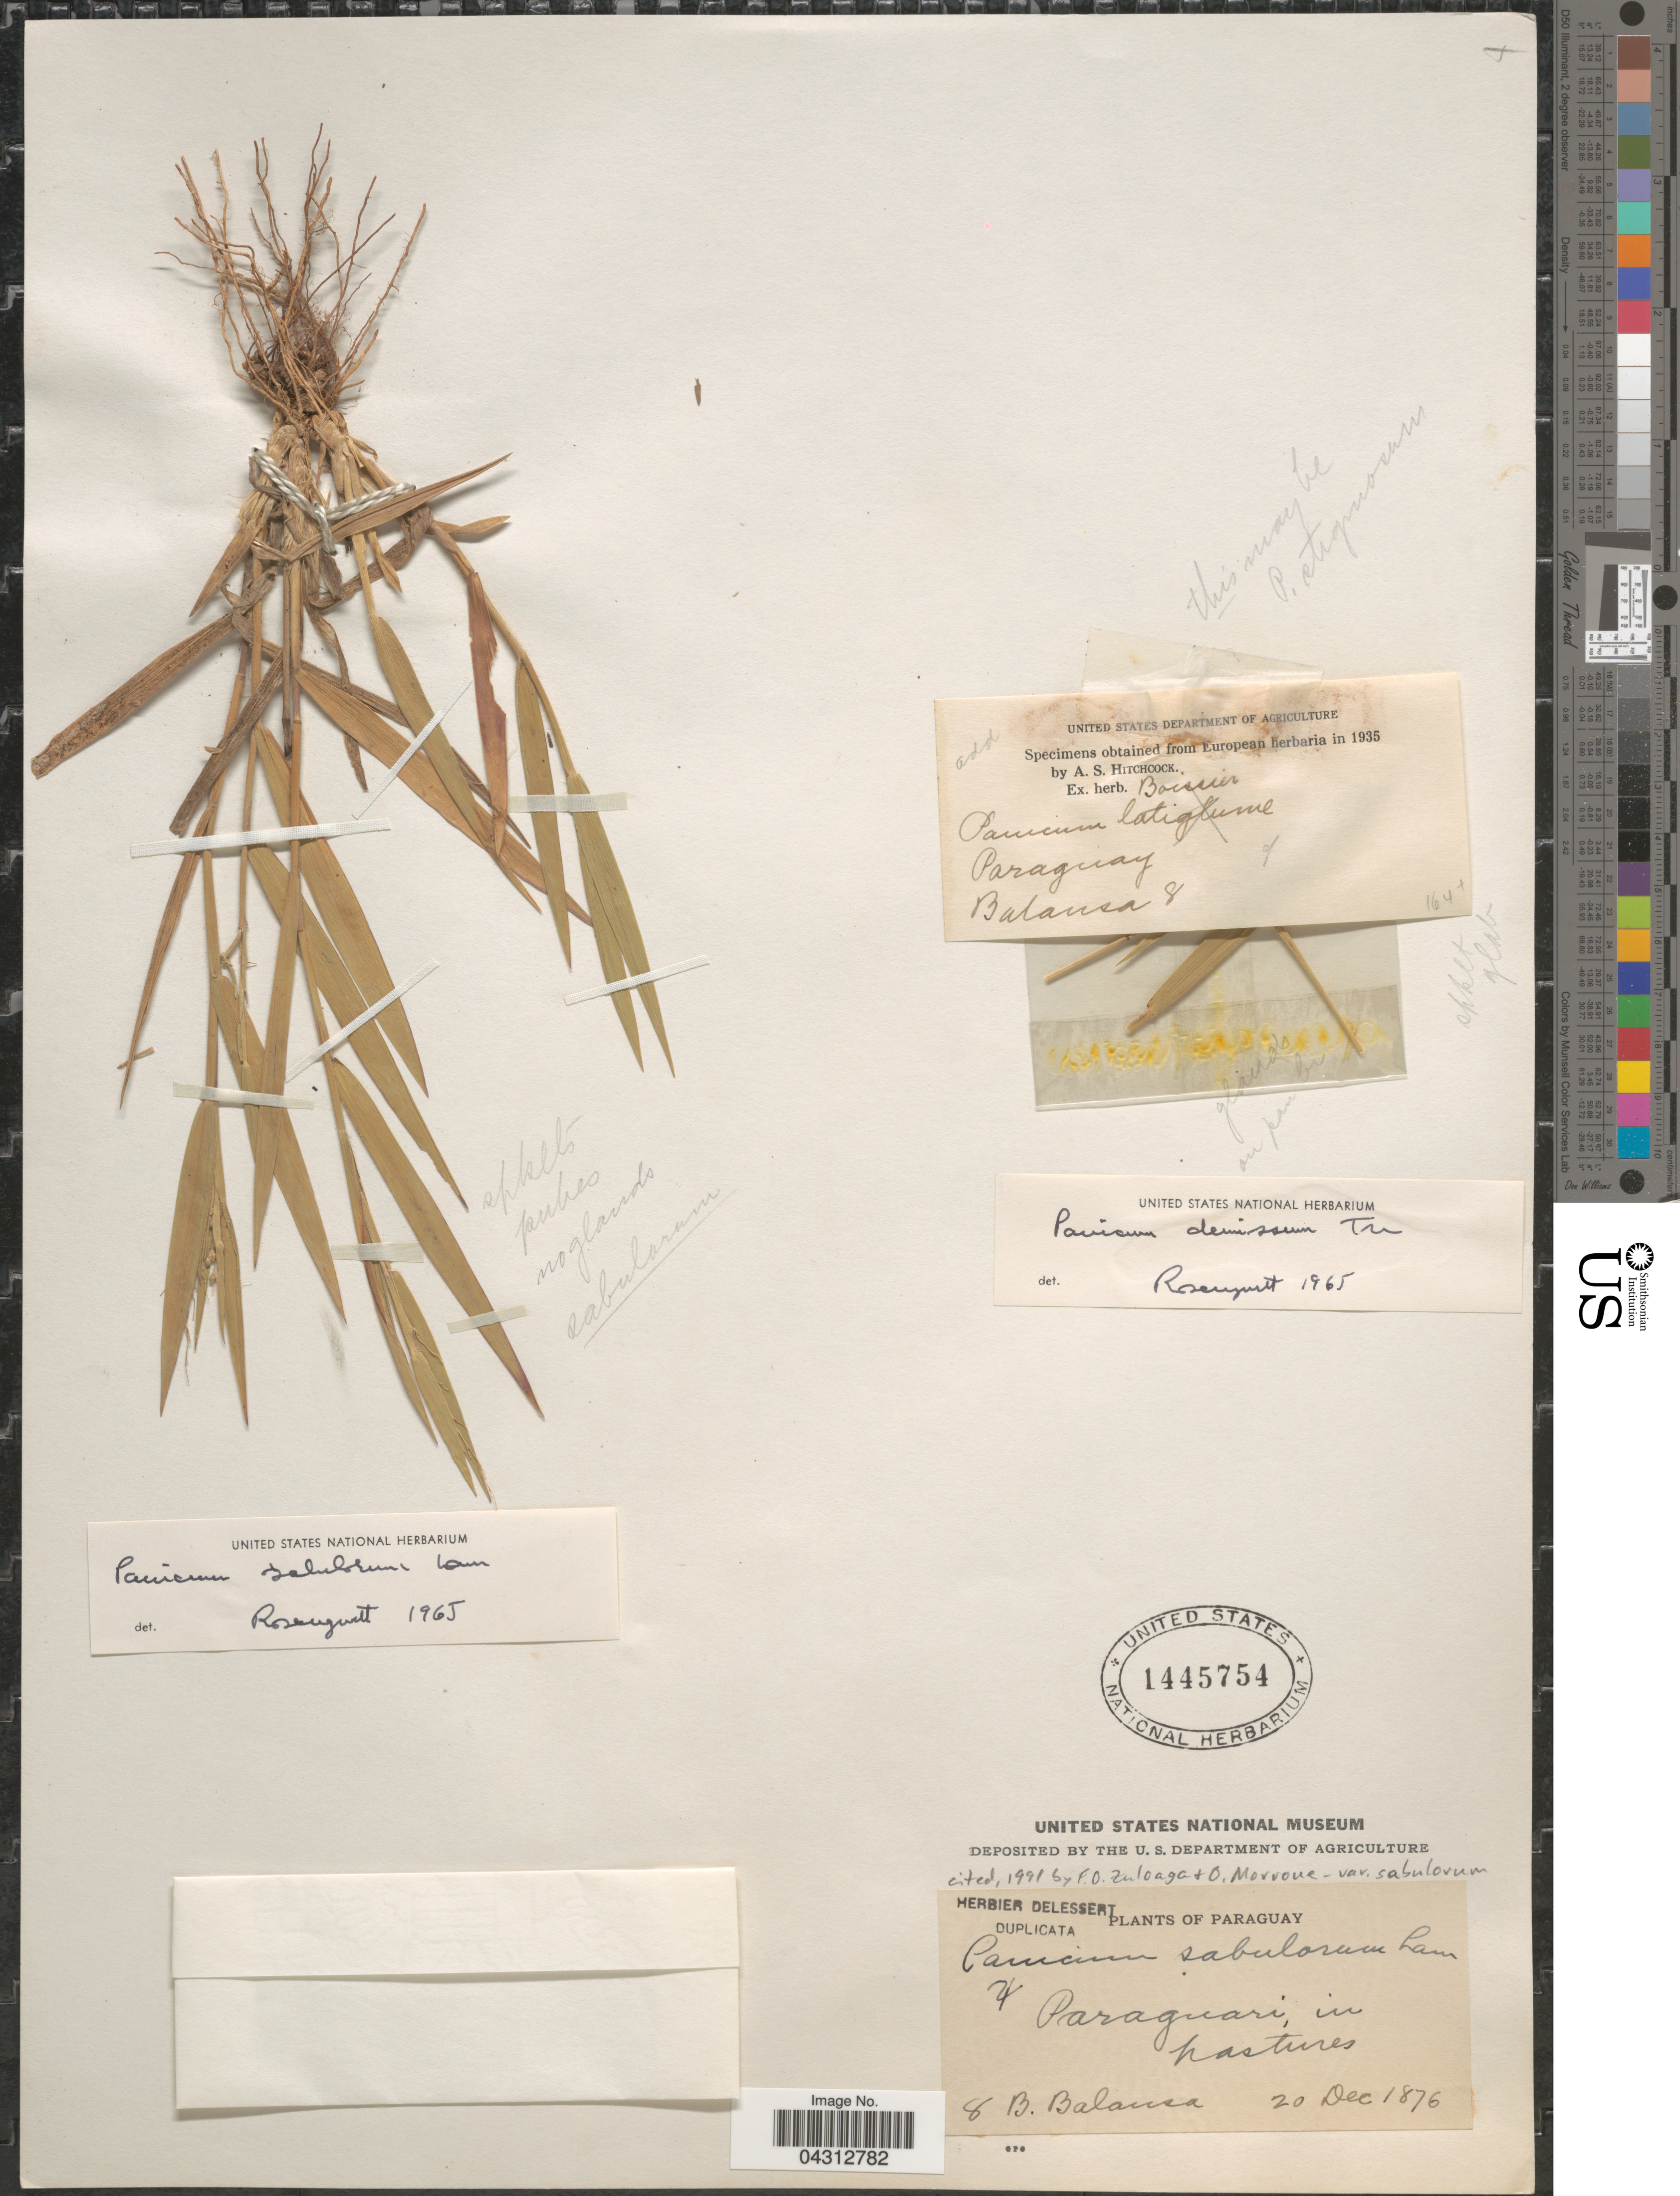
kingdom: Plantae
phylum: Tracheophyta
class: Liliopsida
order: Poales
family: Poaceae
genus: Dichanthelium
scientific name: Dichanthelium sabulorum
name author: (Lam.) Gould & C.A. Clark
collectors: B. Balansa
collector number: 8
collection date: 1876-12-20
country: Paraguay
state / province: Paraguari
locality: In pastures.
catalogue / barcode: US 1445754